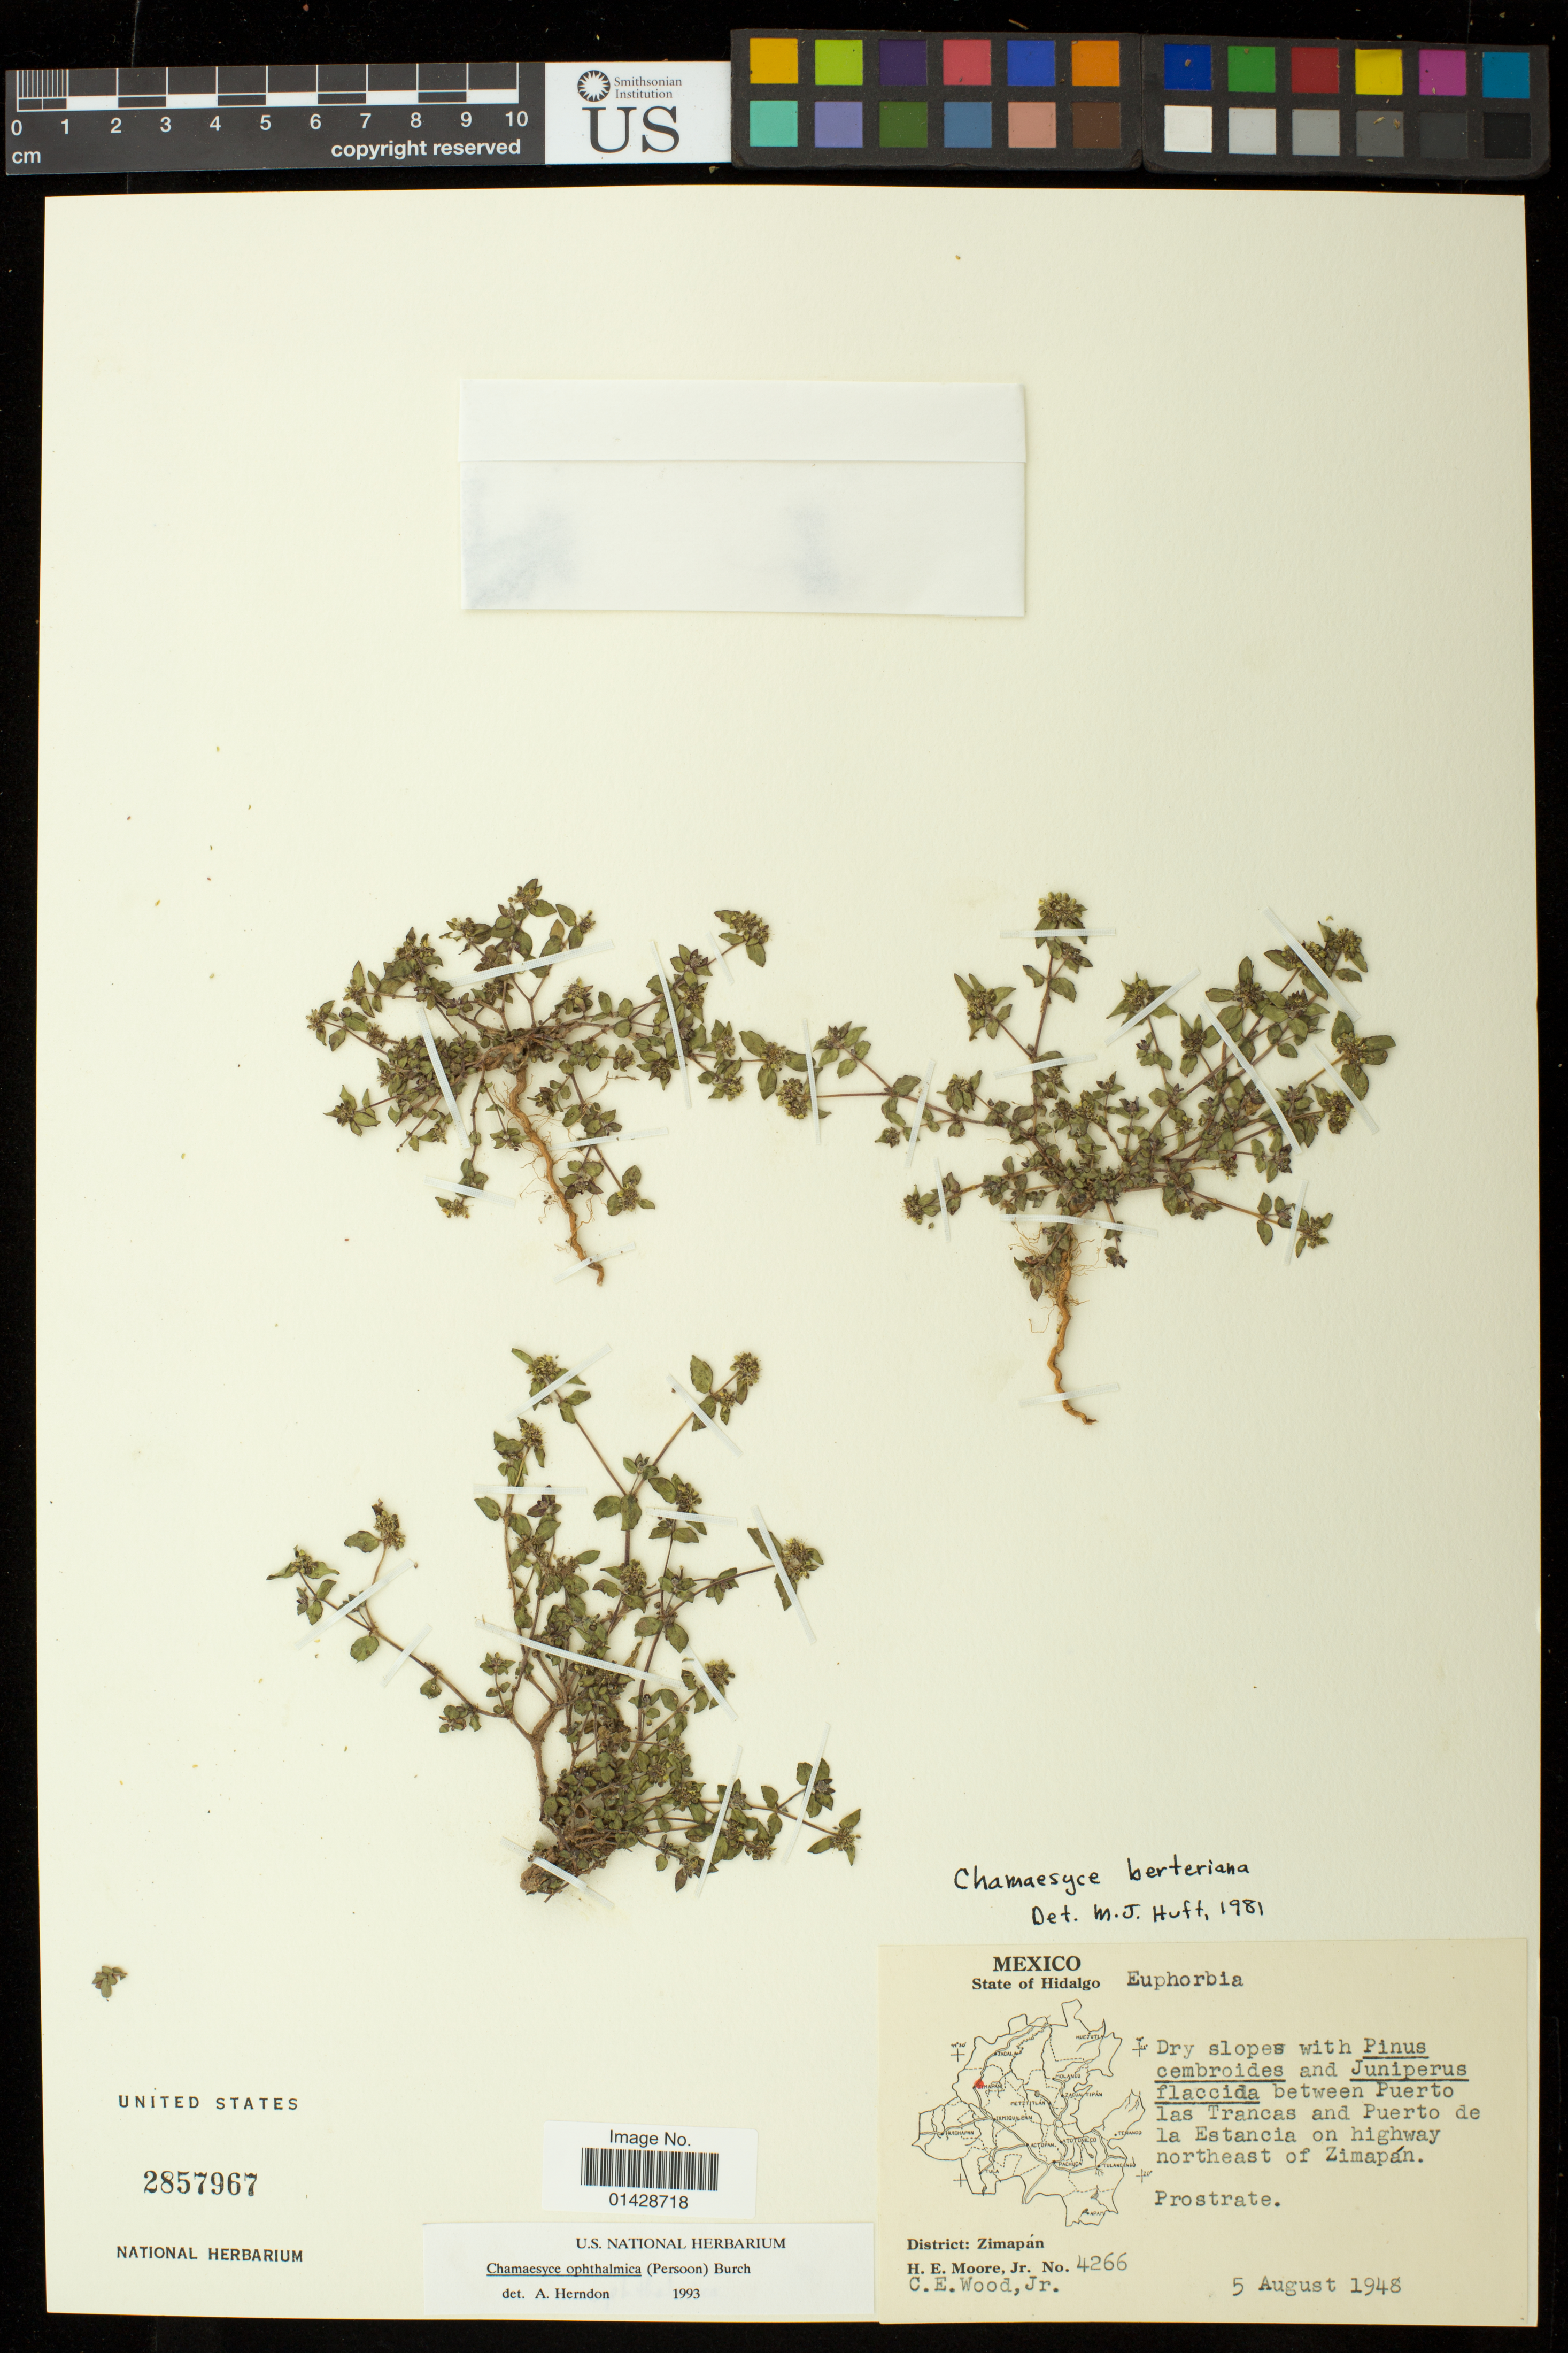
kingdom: Plantae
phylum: Tracheophyta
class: Magnoliopsida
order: Malpighiales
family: Euphorbiaceae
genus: Euphorbia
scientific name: Euphorbia ophthalmica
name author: Pers.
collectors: H. E. Moore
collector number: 4266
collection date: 1948-08-05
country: Mexico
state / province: Hidalgo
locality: between Puerto las Trancas and Puerto de la Estancia on highway northeast of Zimapan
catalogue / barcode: US 2857967